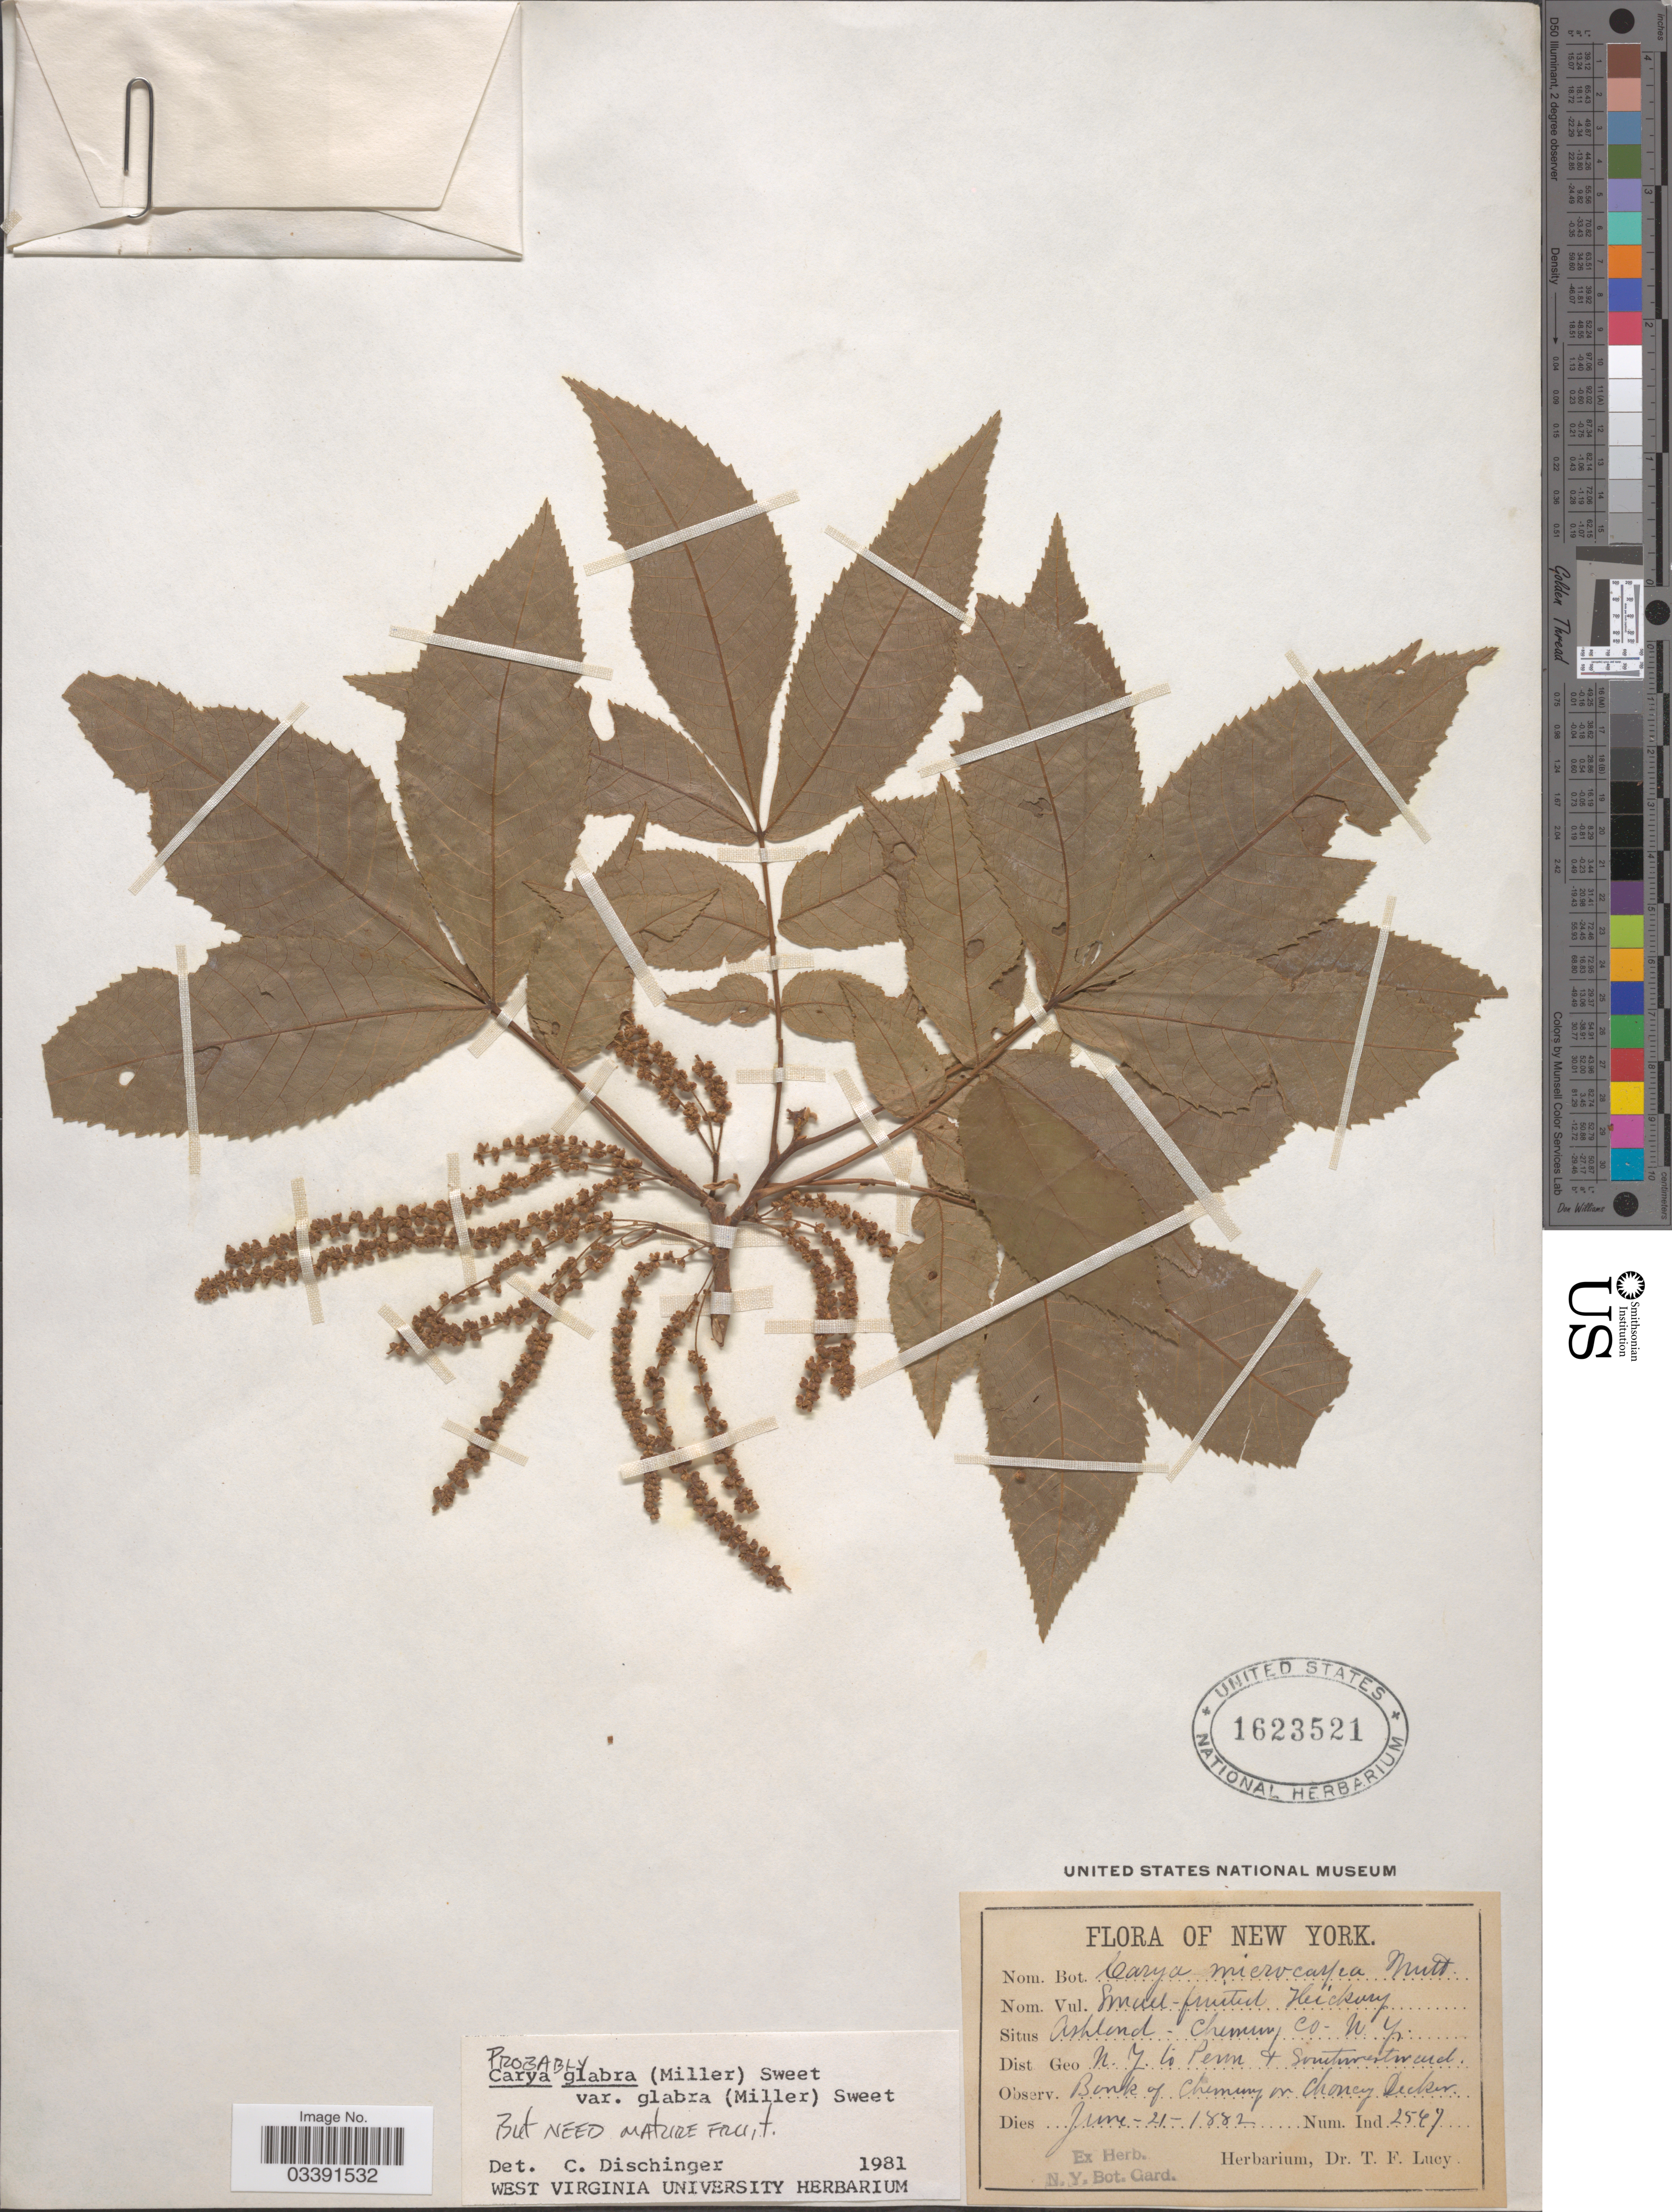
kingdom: Plantae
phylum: Tracheophyta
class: Magnoliopsida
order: Fagales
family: Juglandaceae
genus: Carya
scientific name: Carya glabra var. glabra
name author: (Mill.) Sweet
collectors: T. Lucy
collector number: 2547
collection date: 1882-06-21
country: United States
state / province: New York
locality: Ashland - Chemung Co.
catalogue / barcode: US 1623521